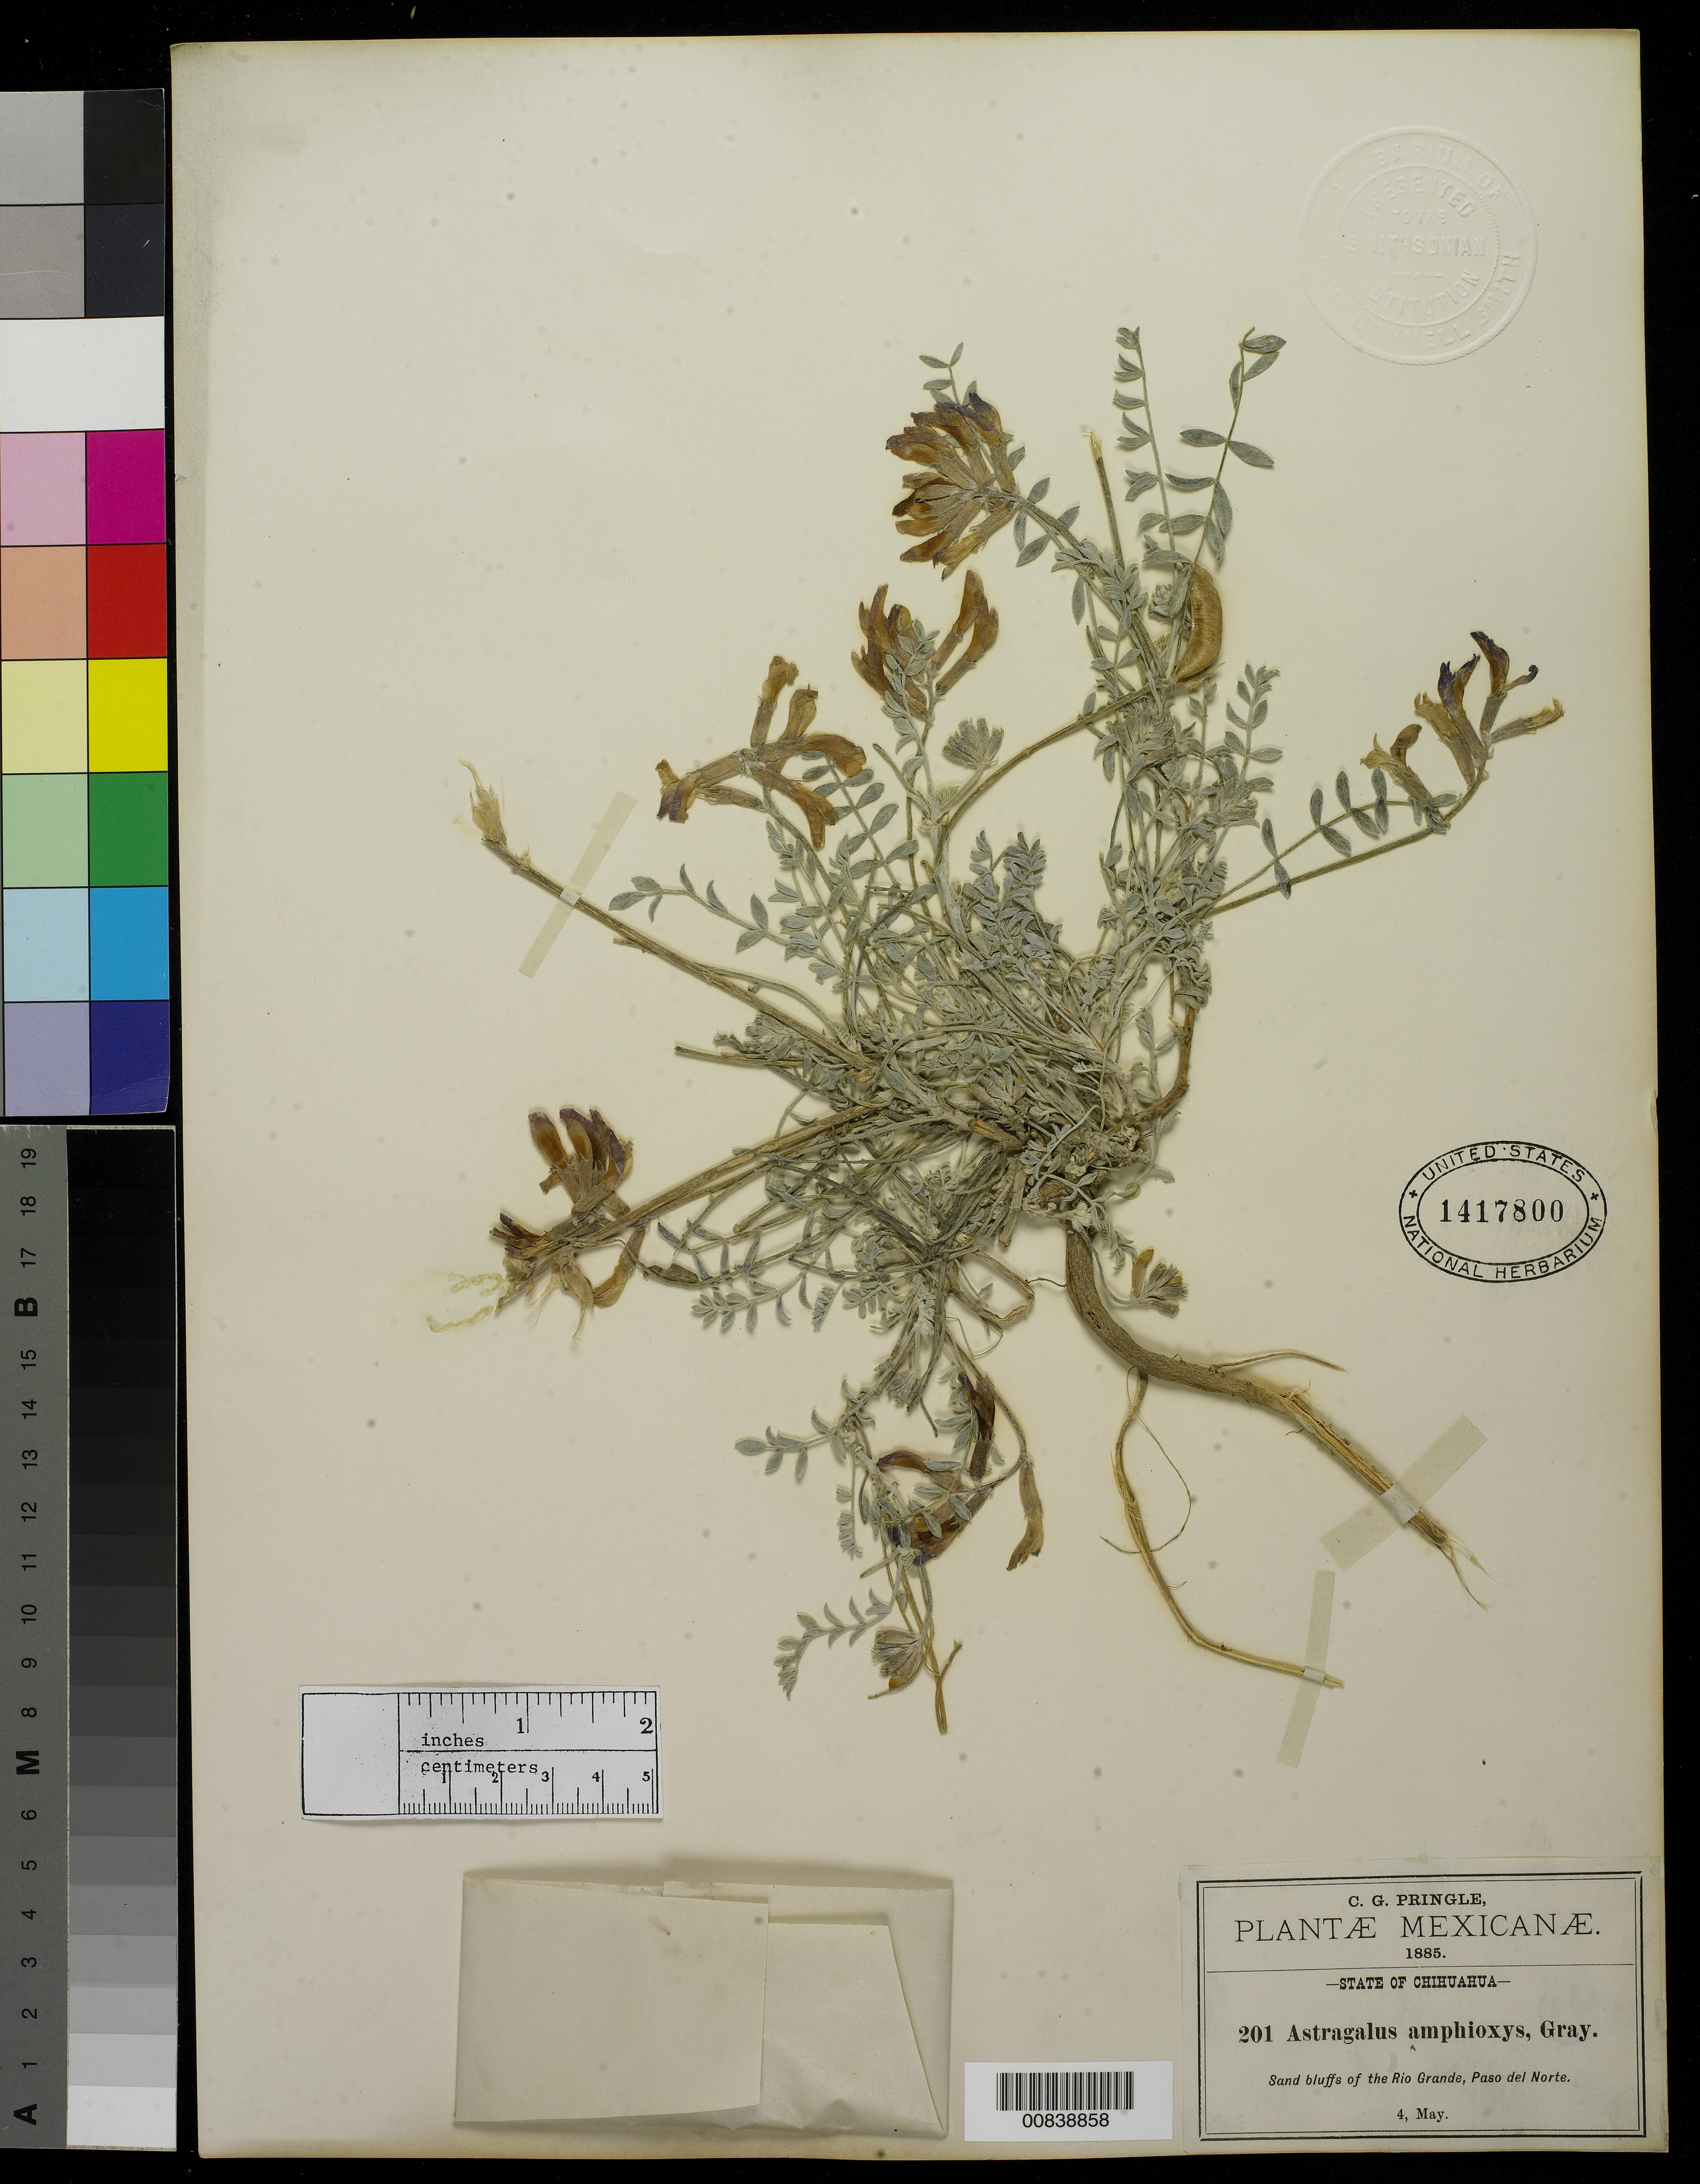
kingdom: Plantae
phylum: Tracheophyta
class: Magnoliopsida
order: Fabales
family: Fabaceae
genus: Astragalus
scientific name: Astragalus amphioxys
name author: A. Gray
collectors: C. G. Pringle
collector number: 201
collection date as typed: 04 May 1885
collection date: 1885-05-04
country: Mexico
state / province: Chihuahua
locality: Río Grande, Paso del Norte.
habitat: Sand bluffs of river.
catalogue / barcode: US 1417800